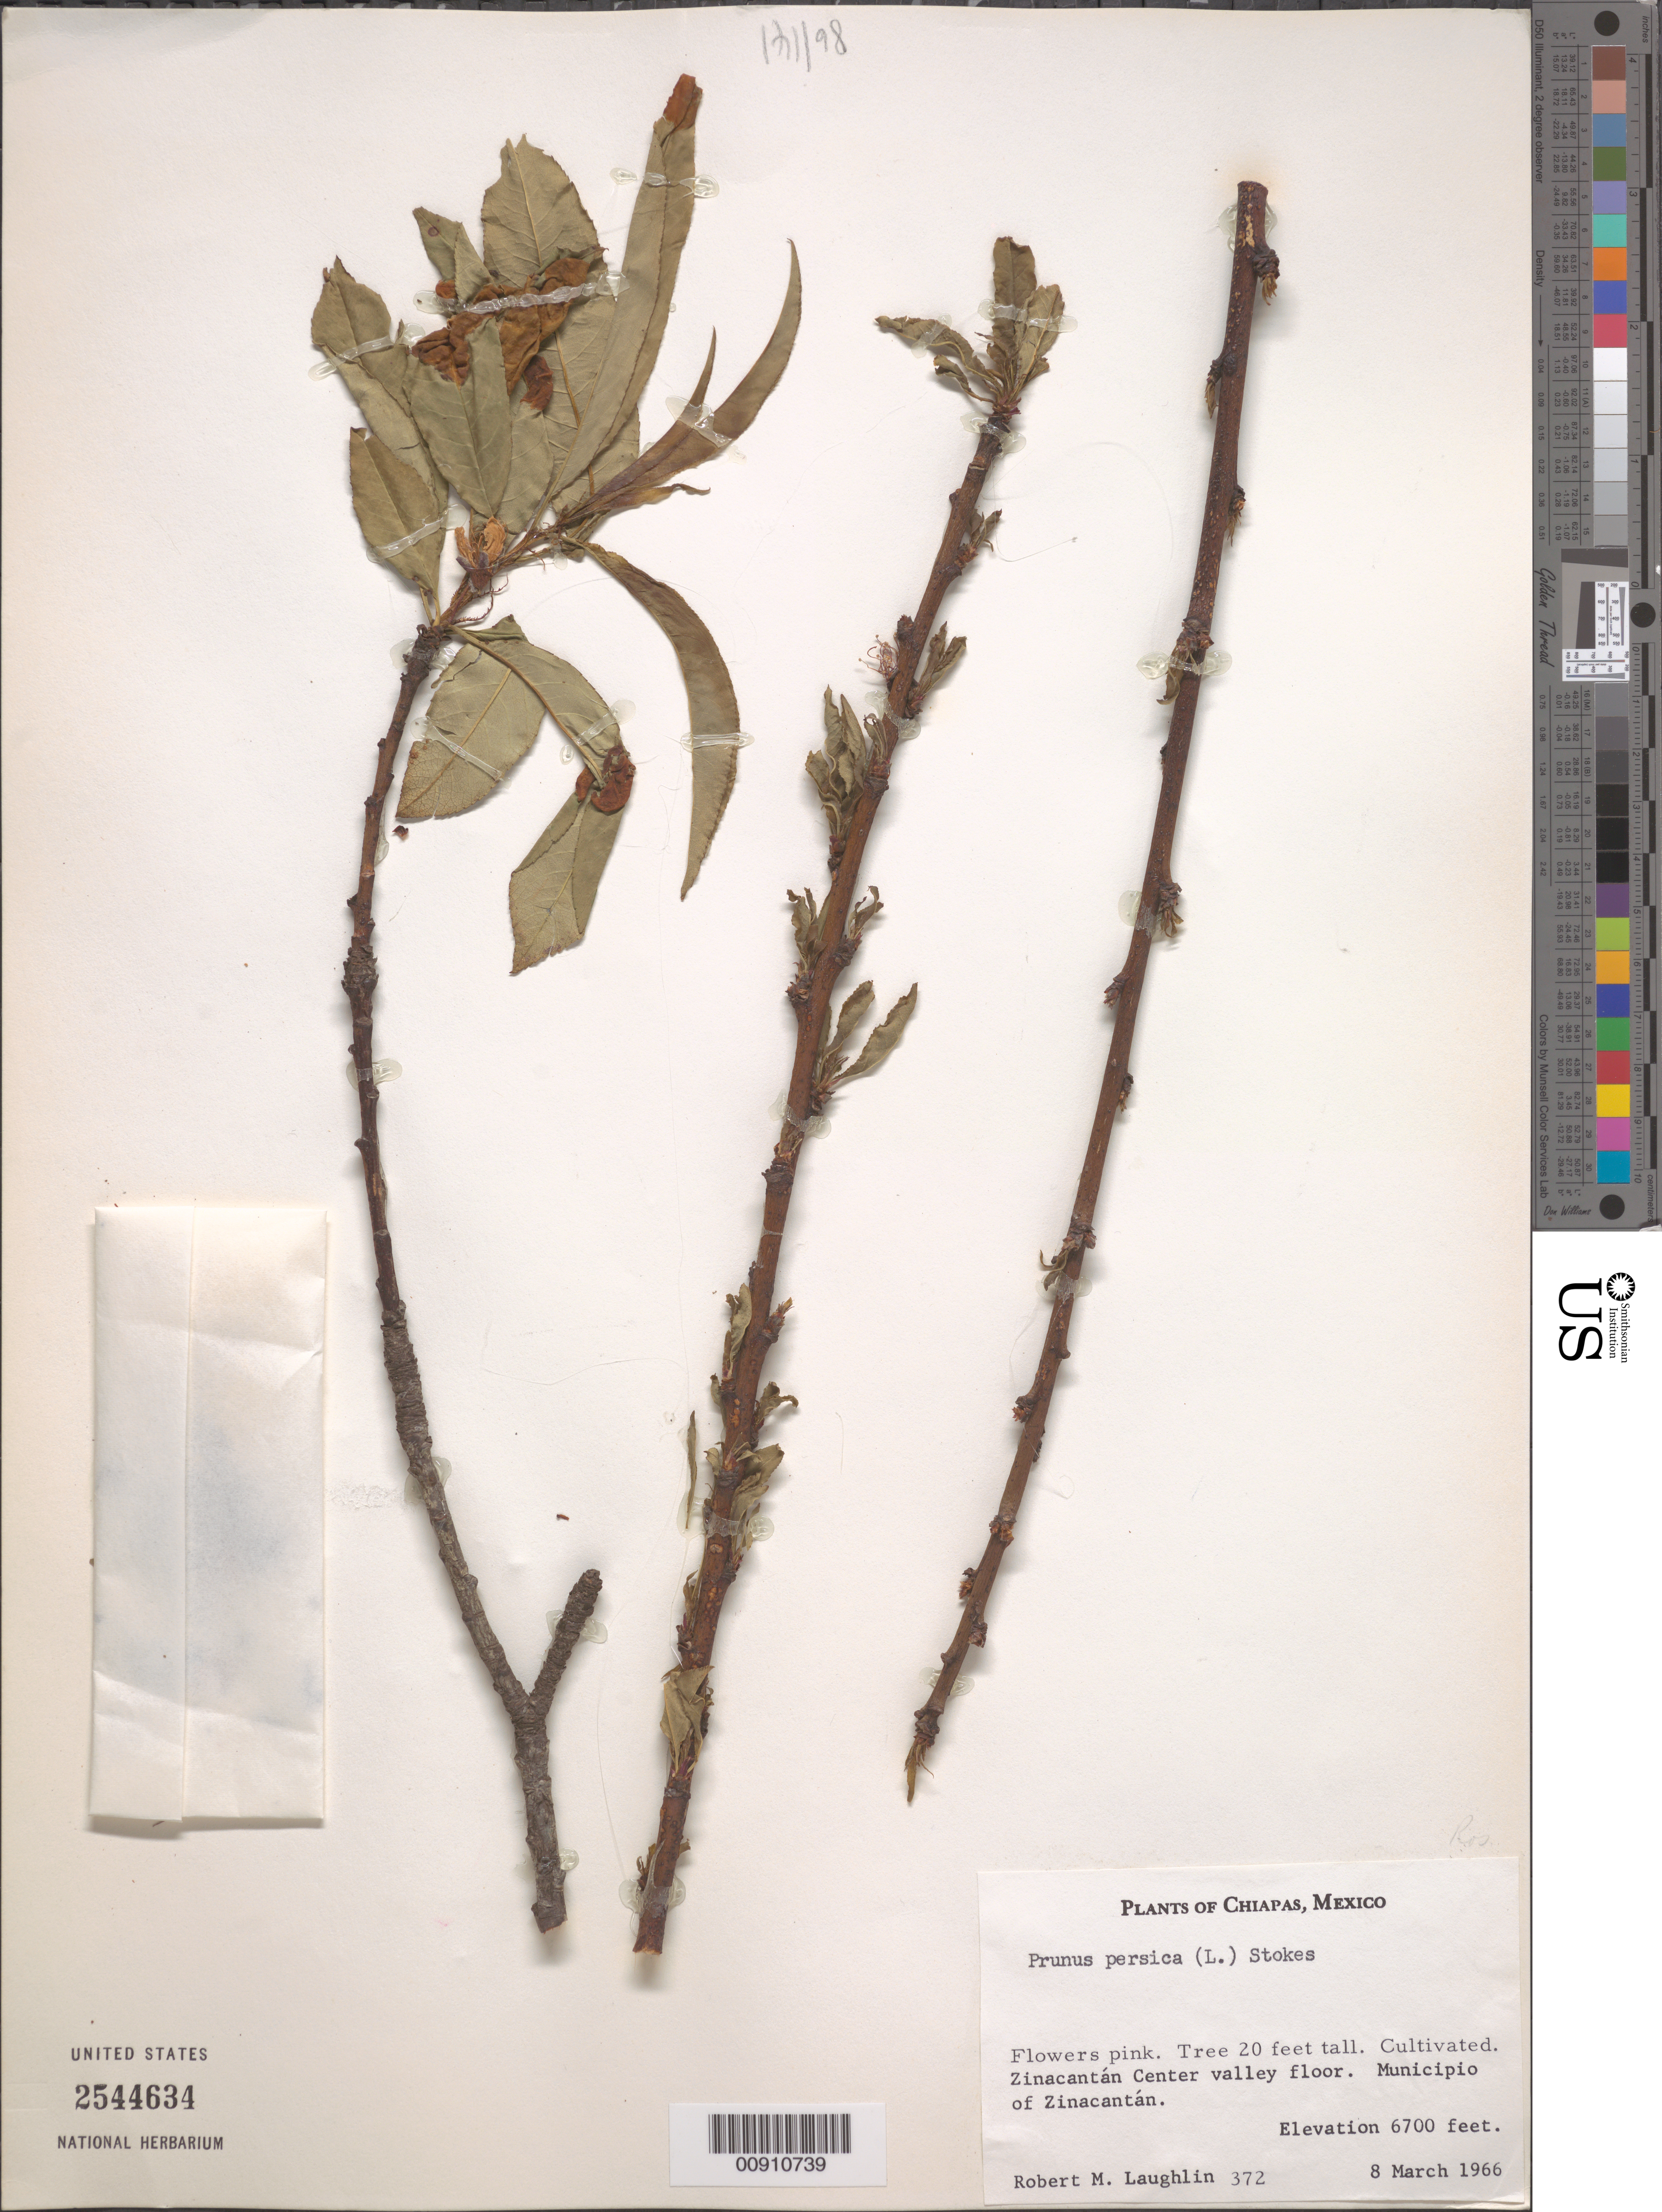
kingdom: Plantae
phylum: Tracheophyta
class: Magnoliopsida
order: Rosales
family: Rosaceae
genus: Prunus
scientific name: Prunus persica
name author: (L.) Batsch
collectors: R. M. Laughlin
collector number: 372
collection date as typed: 08 Mar 1966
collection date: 1966-03-08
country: Mexico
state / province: Chiapas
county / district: Zinacantán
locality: Zinacantán Center valley floor. Municipio of Zinacantán, Chiapas.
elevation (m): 2042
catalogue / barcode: US 2544634